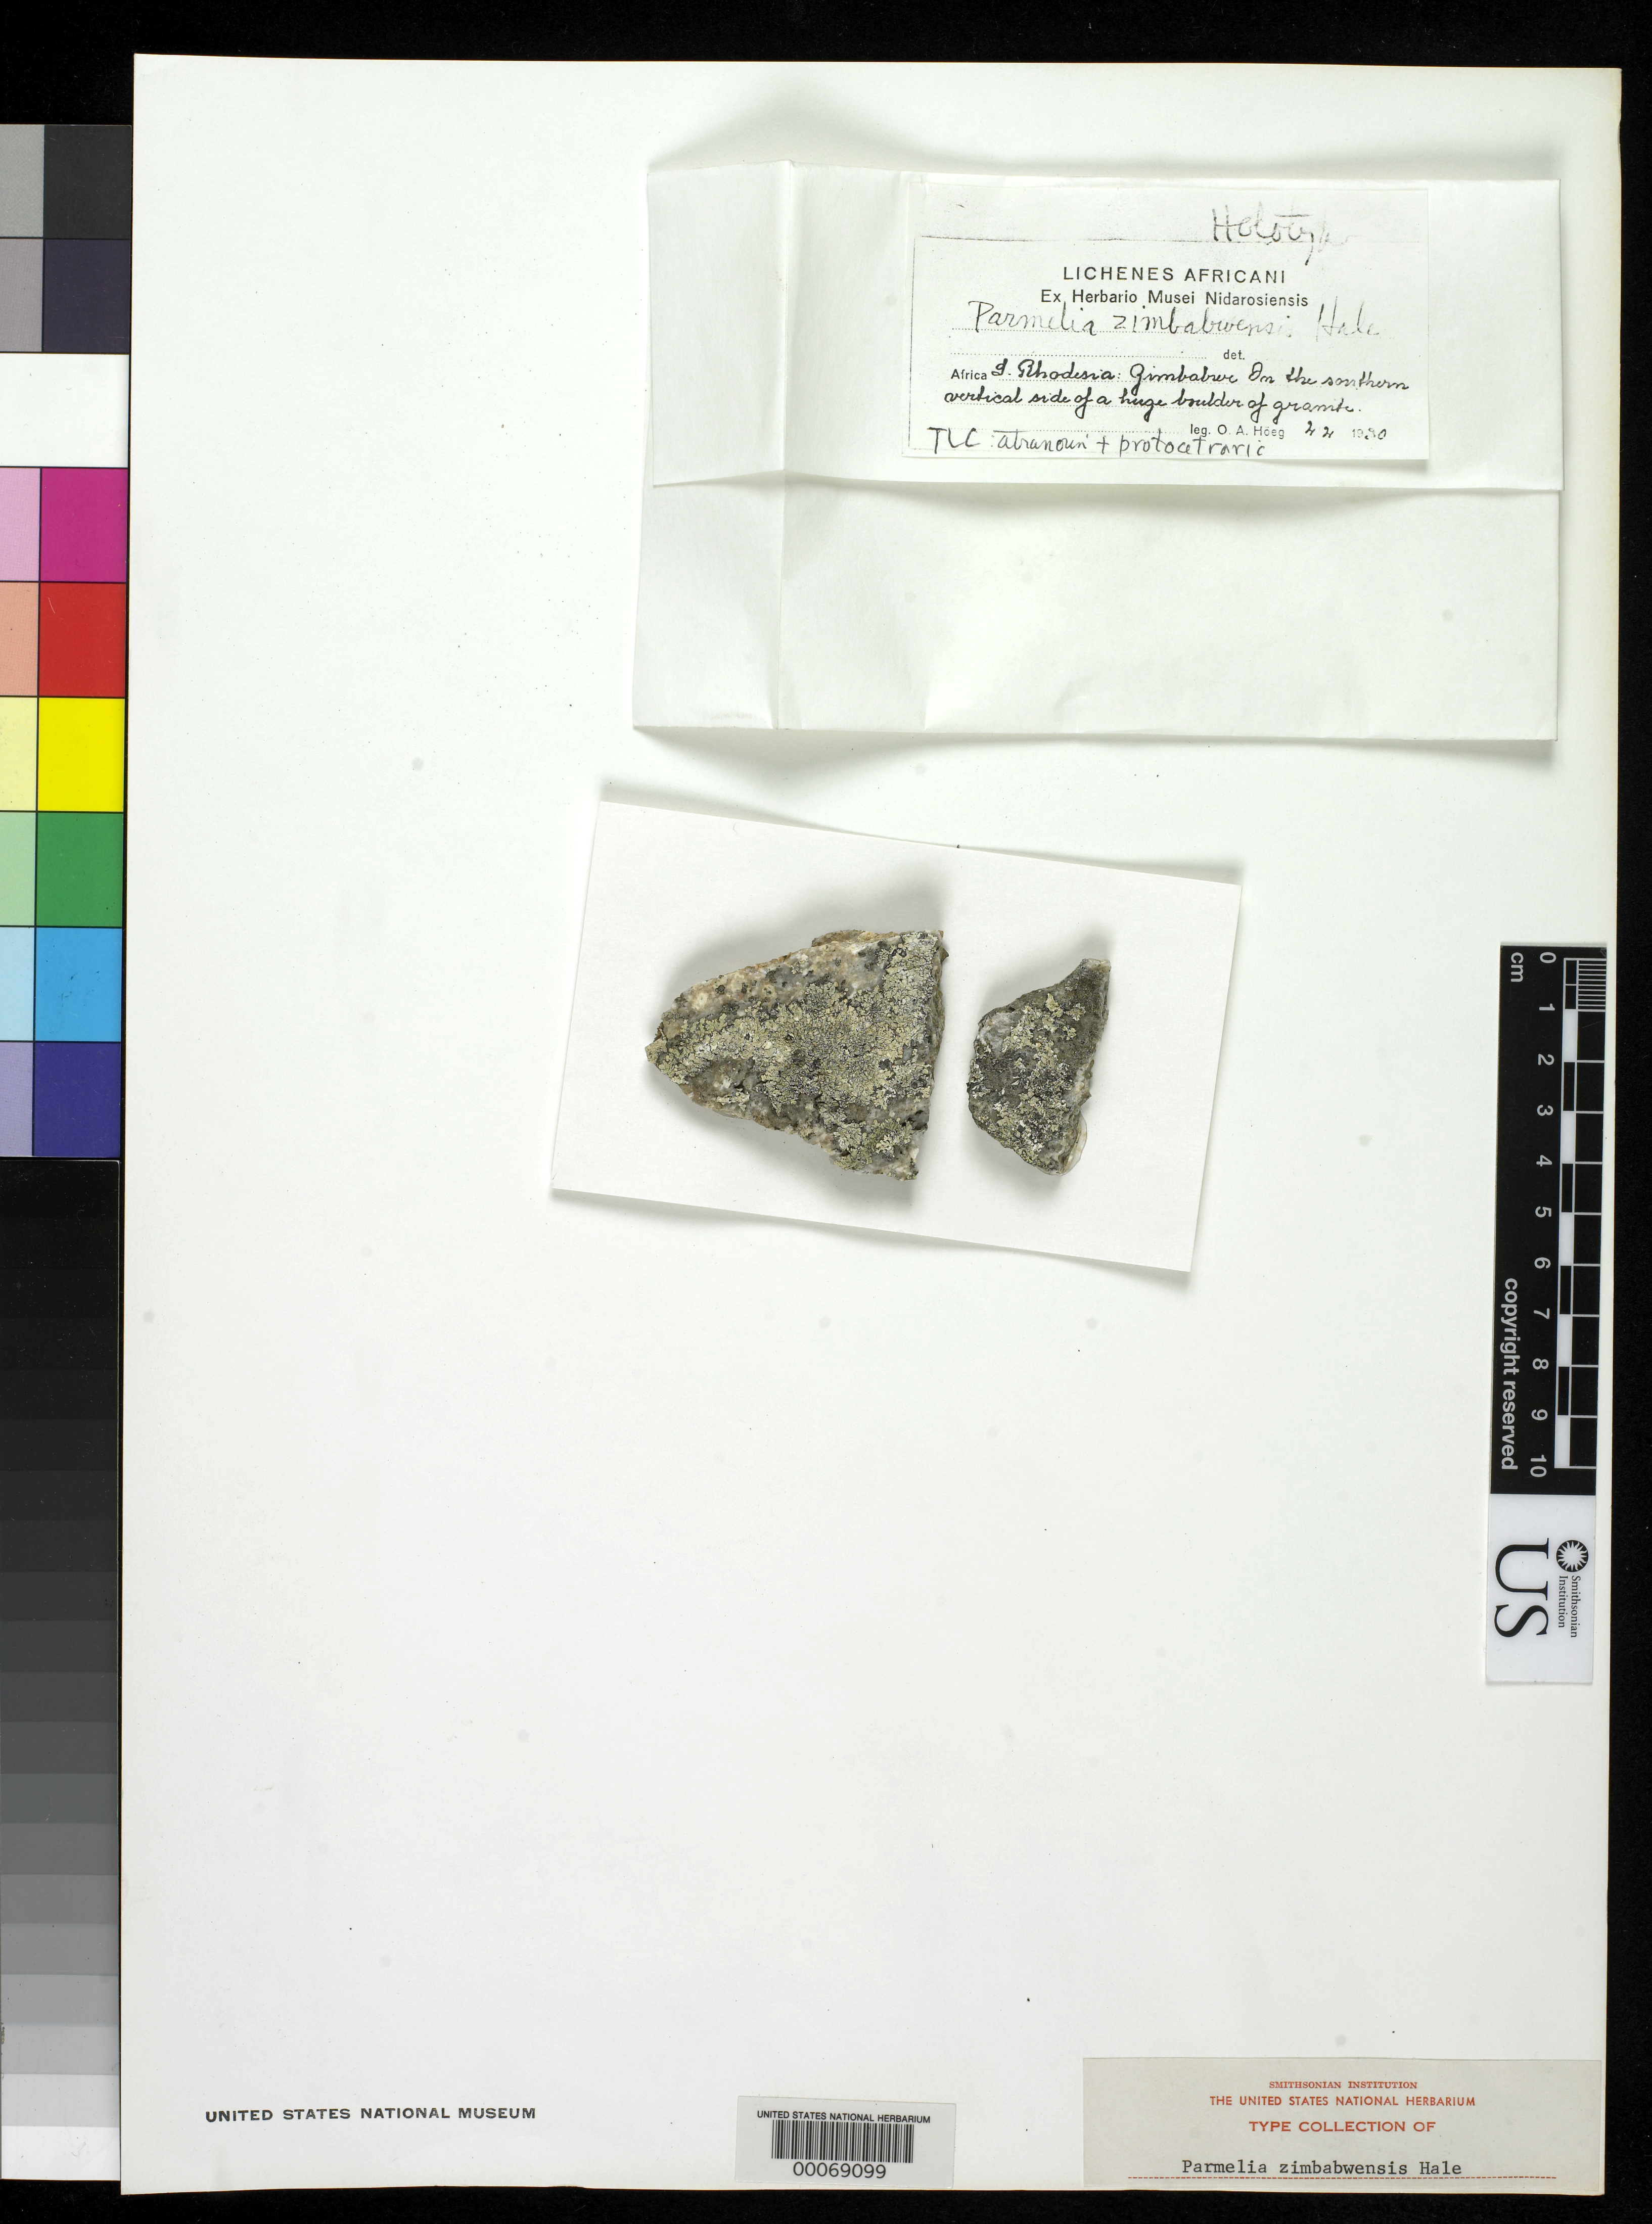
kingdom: Fungi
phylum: Ascomycota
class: Lecanoromycetes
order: Lecanorales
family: Parmeliaceae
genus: Parmelia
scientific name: Parmelia zimbabwensis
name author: Hale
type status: Isotype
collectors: O. Hoeg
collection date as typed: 1930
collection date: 1930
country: Zimbabwe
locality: Mt. Zimbabwe.